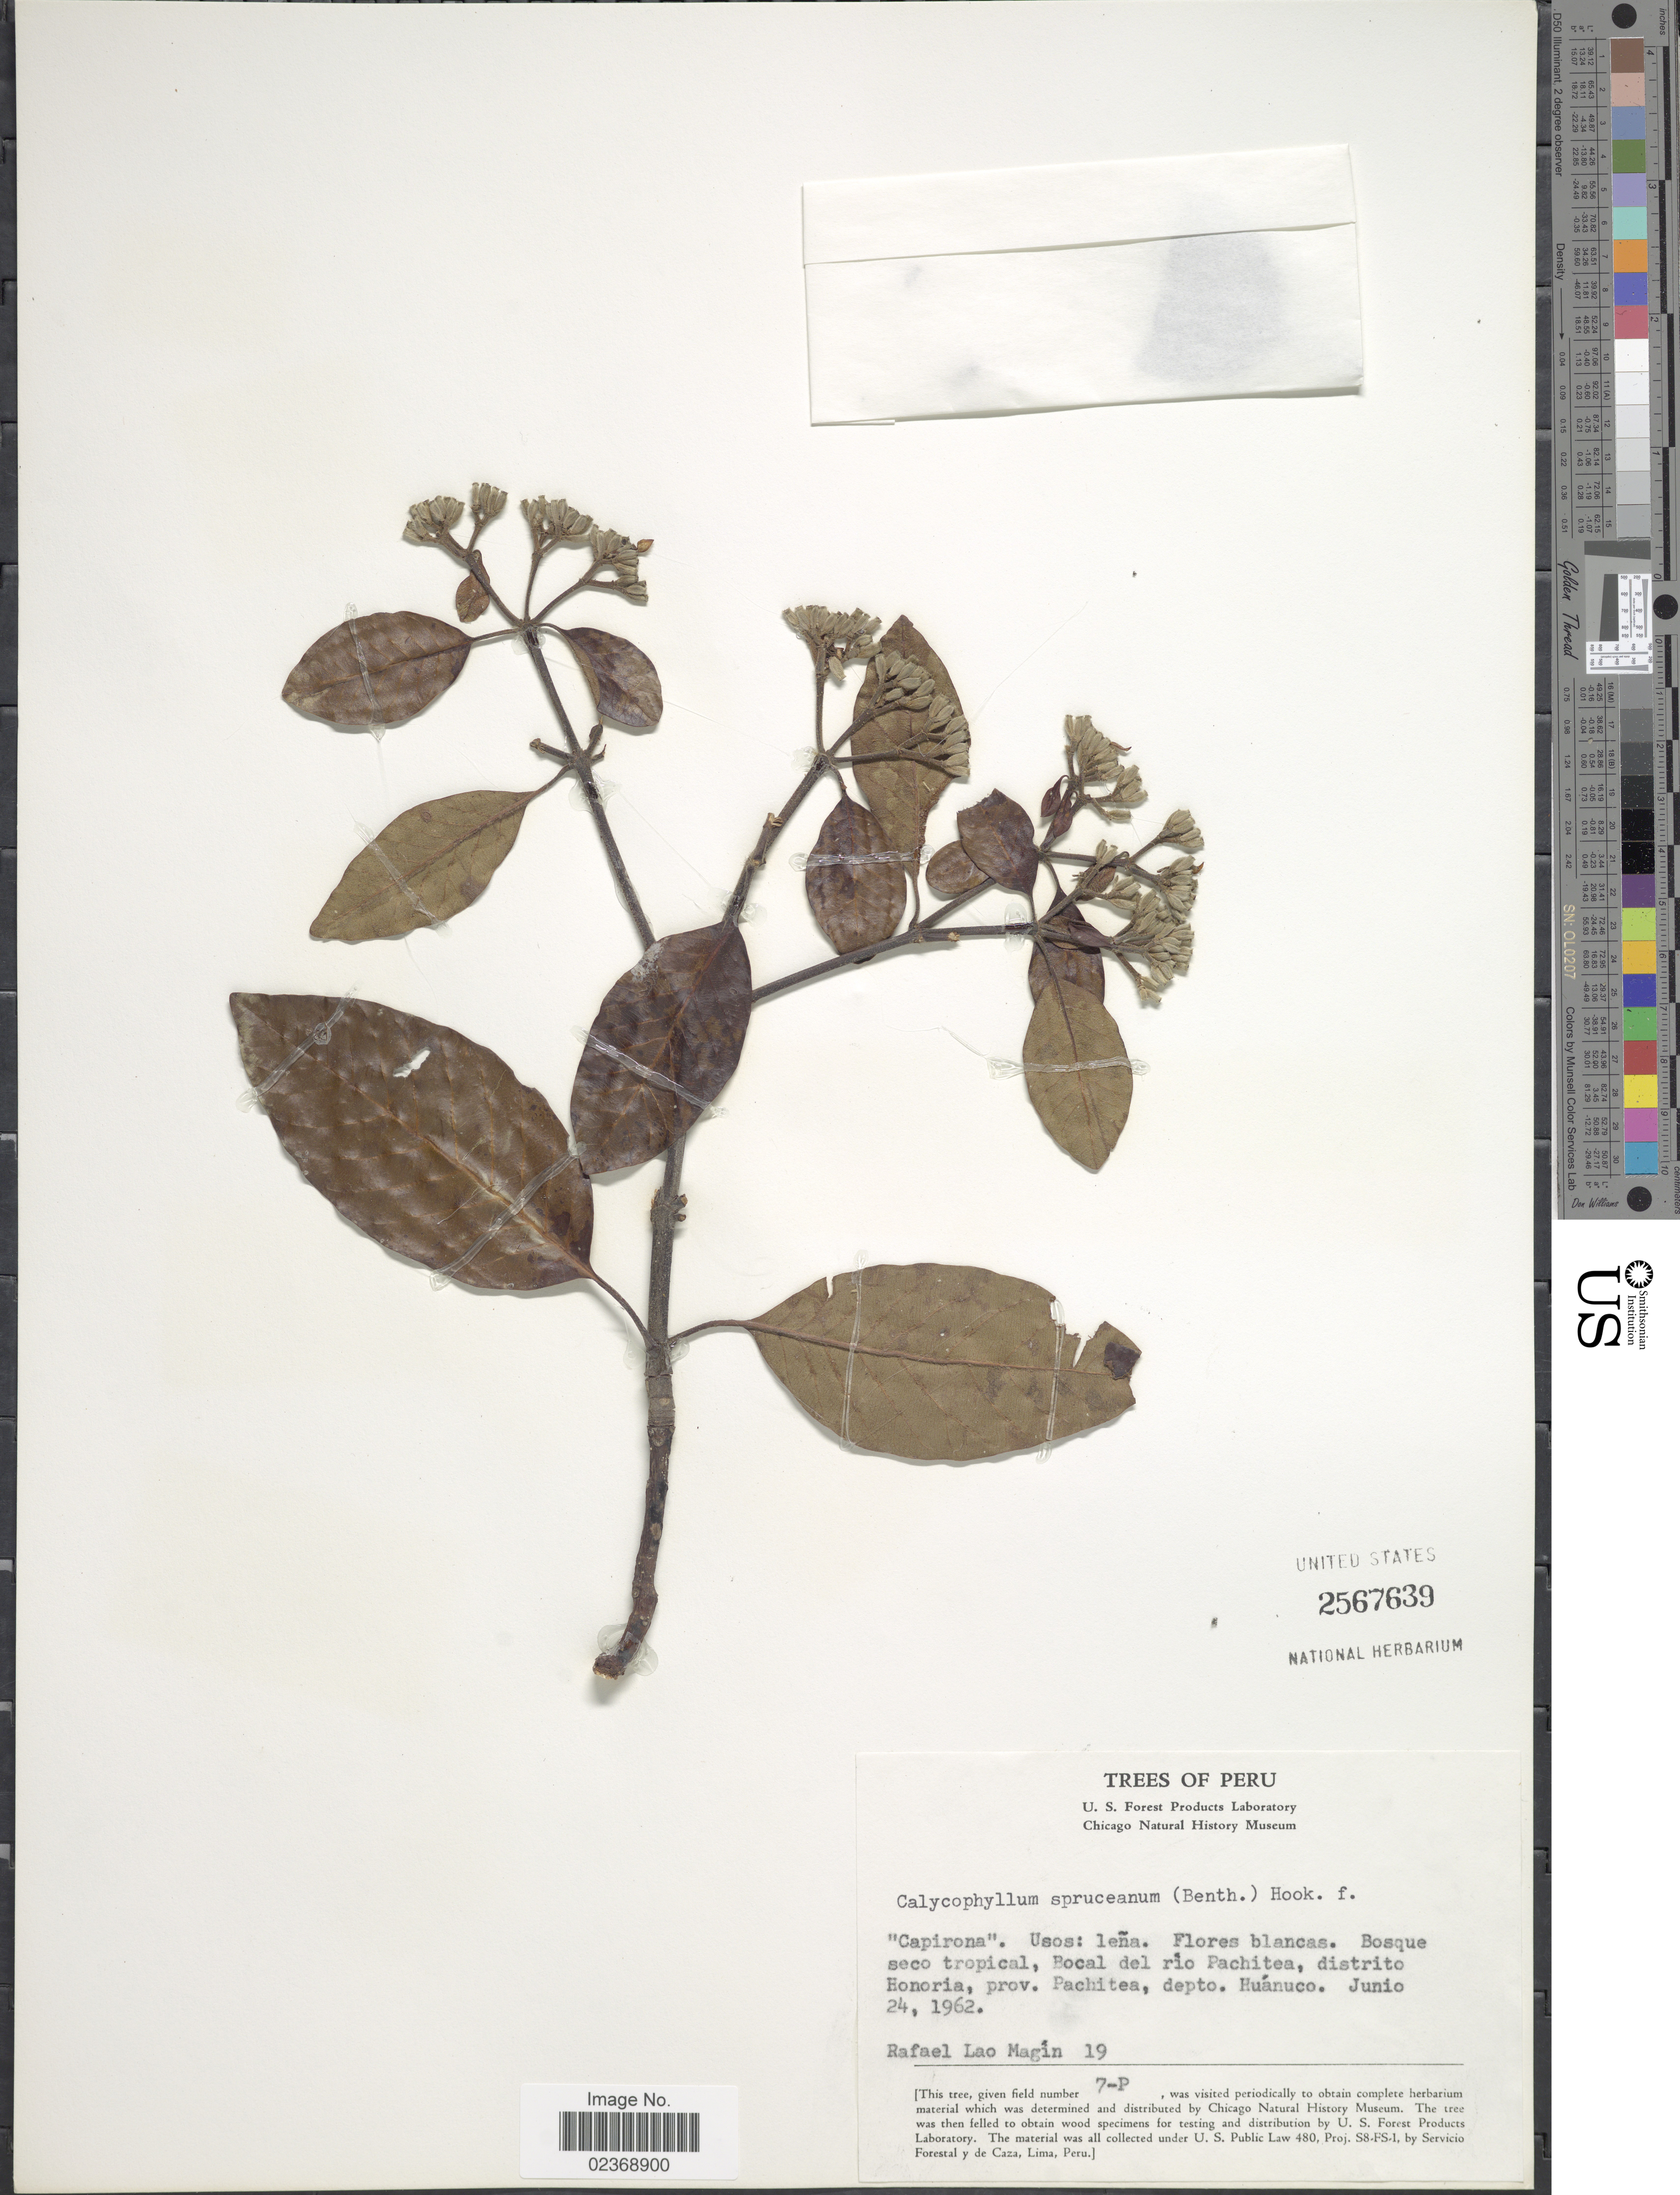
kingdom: Plantae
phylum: Tracheophyta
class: Magnoliopsida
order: Gentianales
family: Rubiaceae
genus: Calycophyllum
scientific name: Calycophyllum spruceanum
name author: (Benth.) Hook. f. ex K. Schum.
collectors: R. L. Magin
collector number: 19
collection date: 1962-06-24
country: Peru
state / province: Huánuco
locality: Bocal del rio Pachitea, distrito Honoria, prov. Pachitea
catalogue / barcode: US 2567639